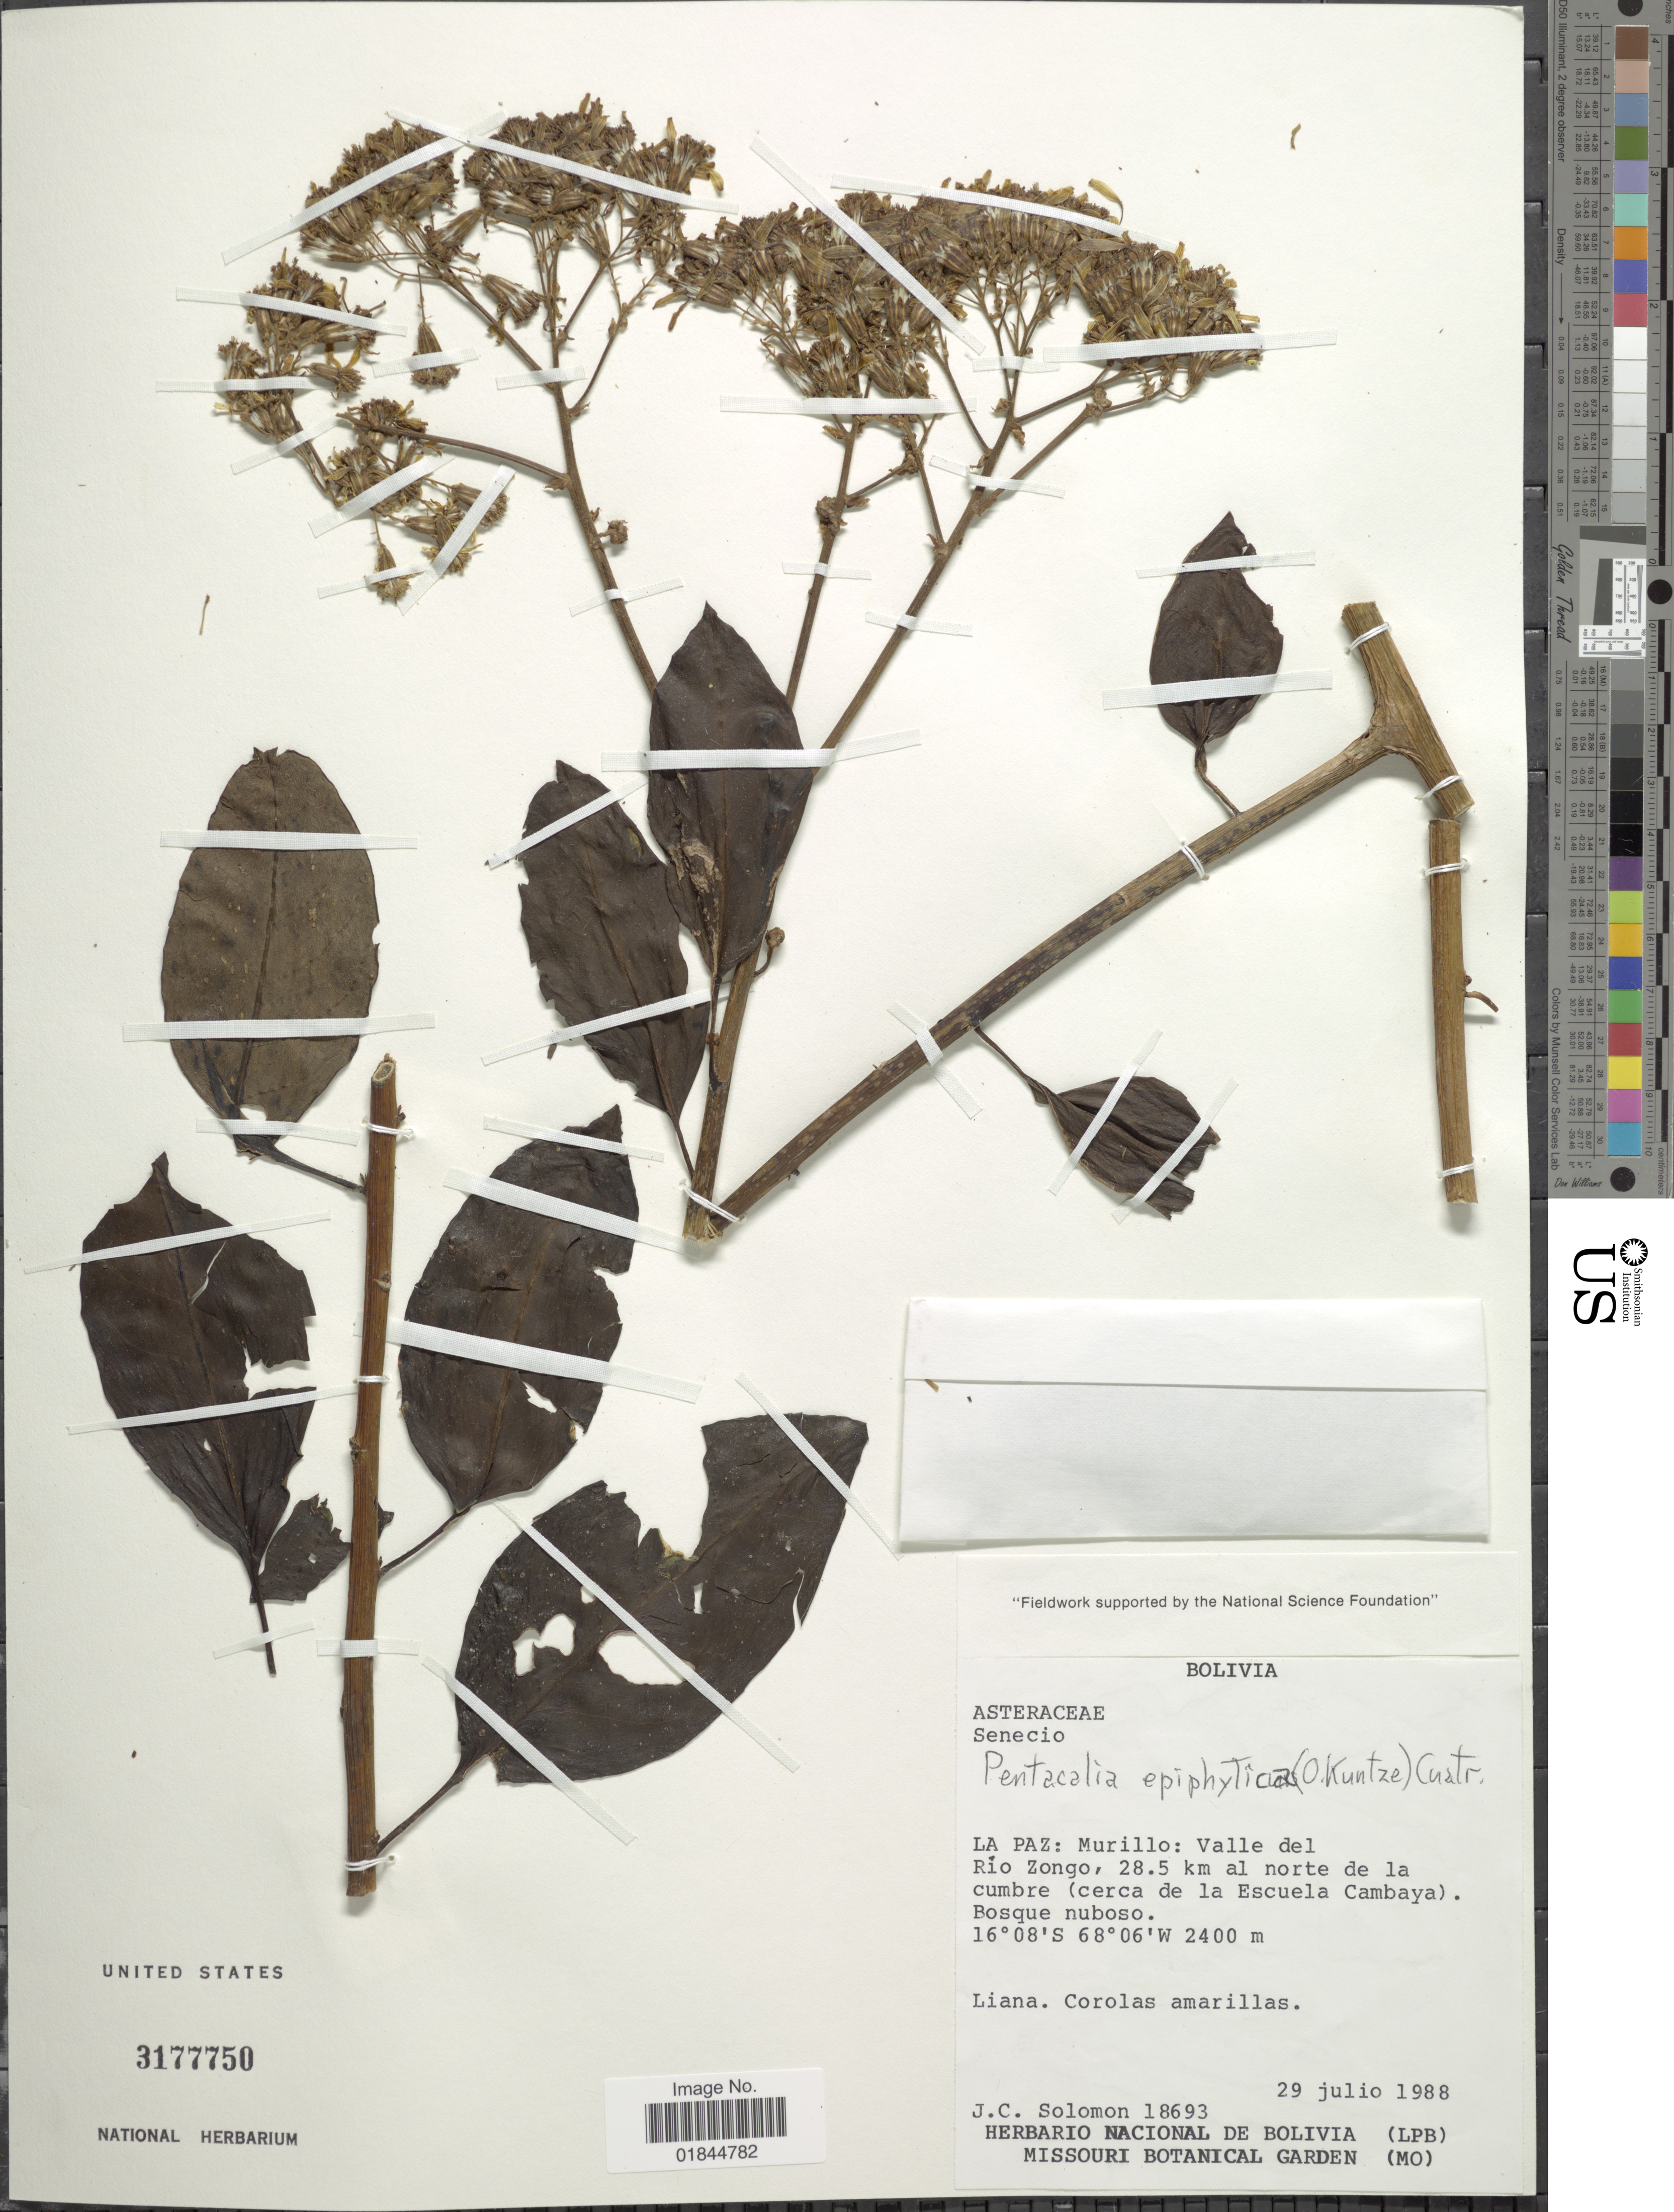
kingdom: Plantae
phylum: Tracheophyta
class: Magnoliopsida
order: Asterales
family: Asteraceae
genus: Pentacalia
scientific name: Pentacalia epiphytica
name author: (Kuntze) Cuatrec.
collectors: J. C. Solomon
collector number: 18693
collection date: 1988-07-29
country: Bolivia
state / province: La Paz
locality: La Paz: Murillo: Valle del Rio Zongo, 28.5 km al norte de la cumbre (cerca de la Escuela Cambaya)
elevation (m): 2400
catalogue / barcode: US 3177750